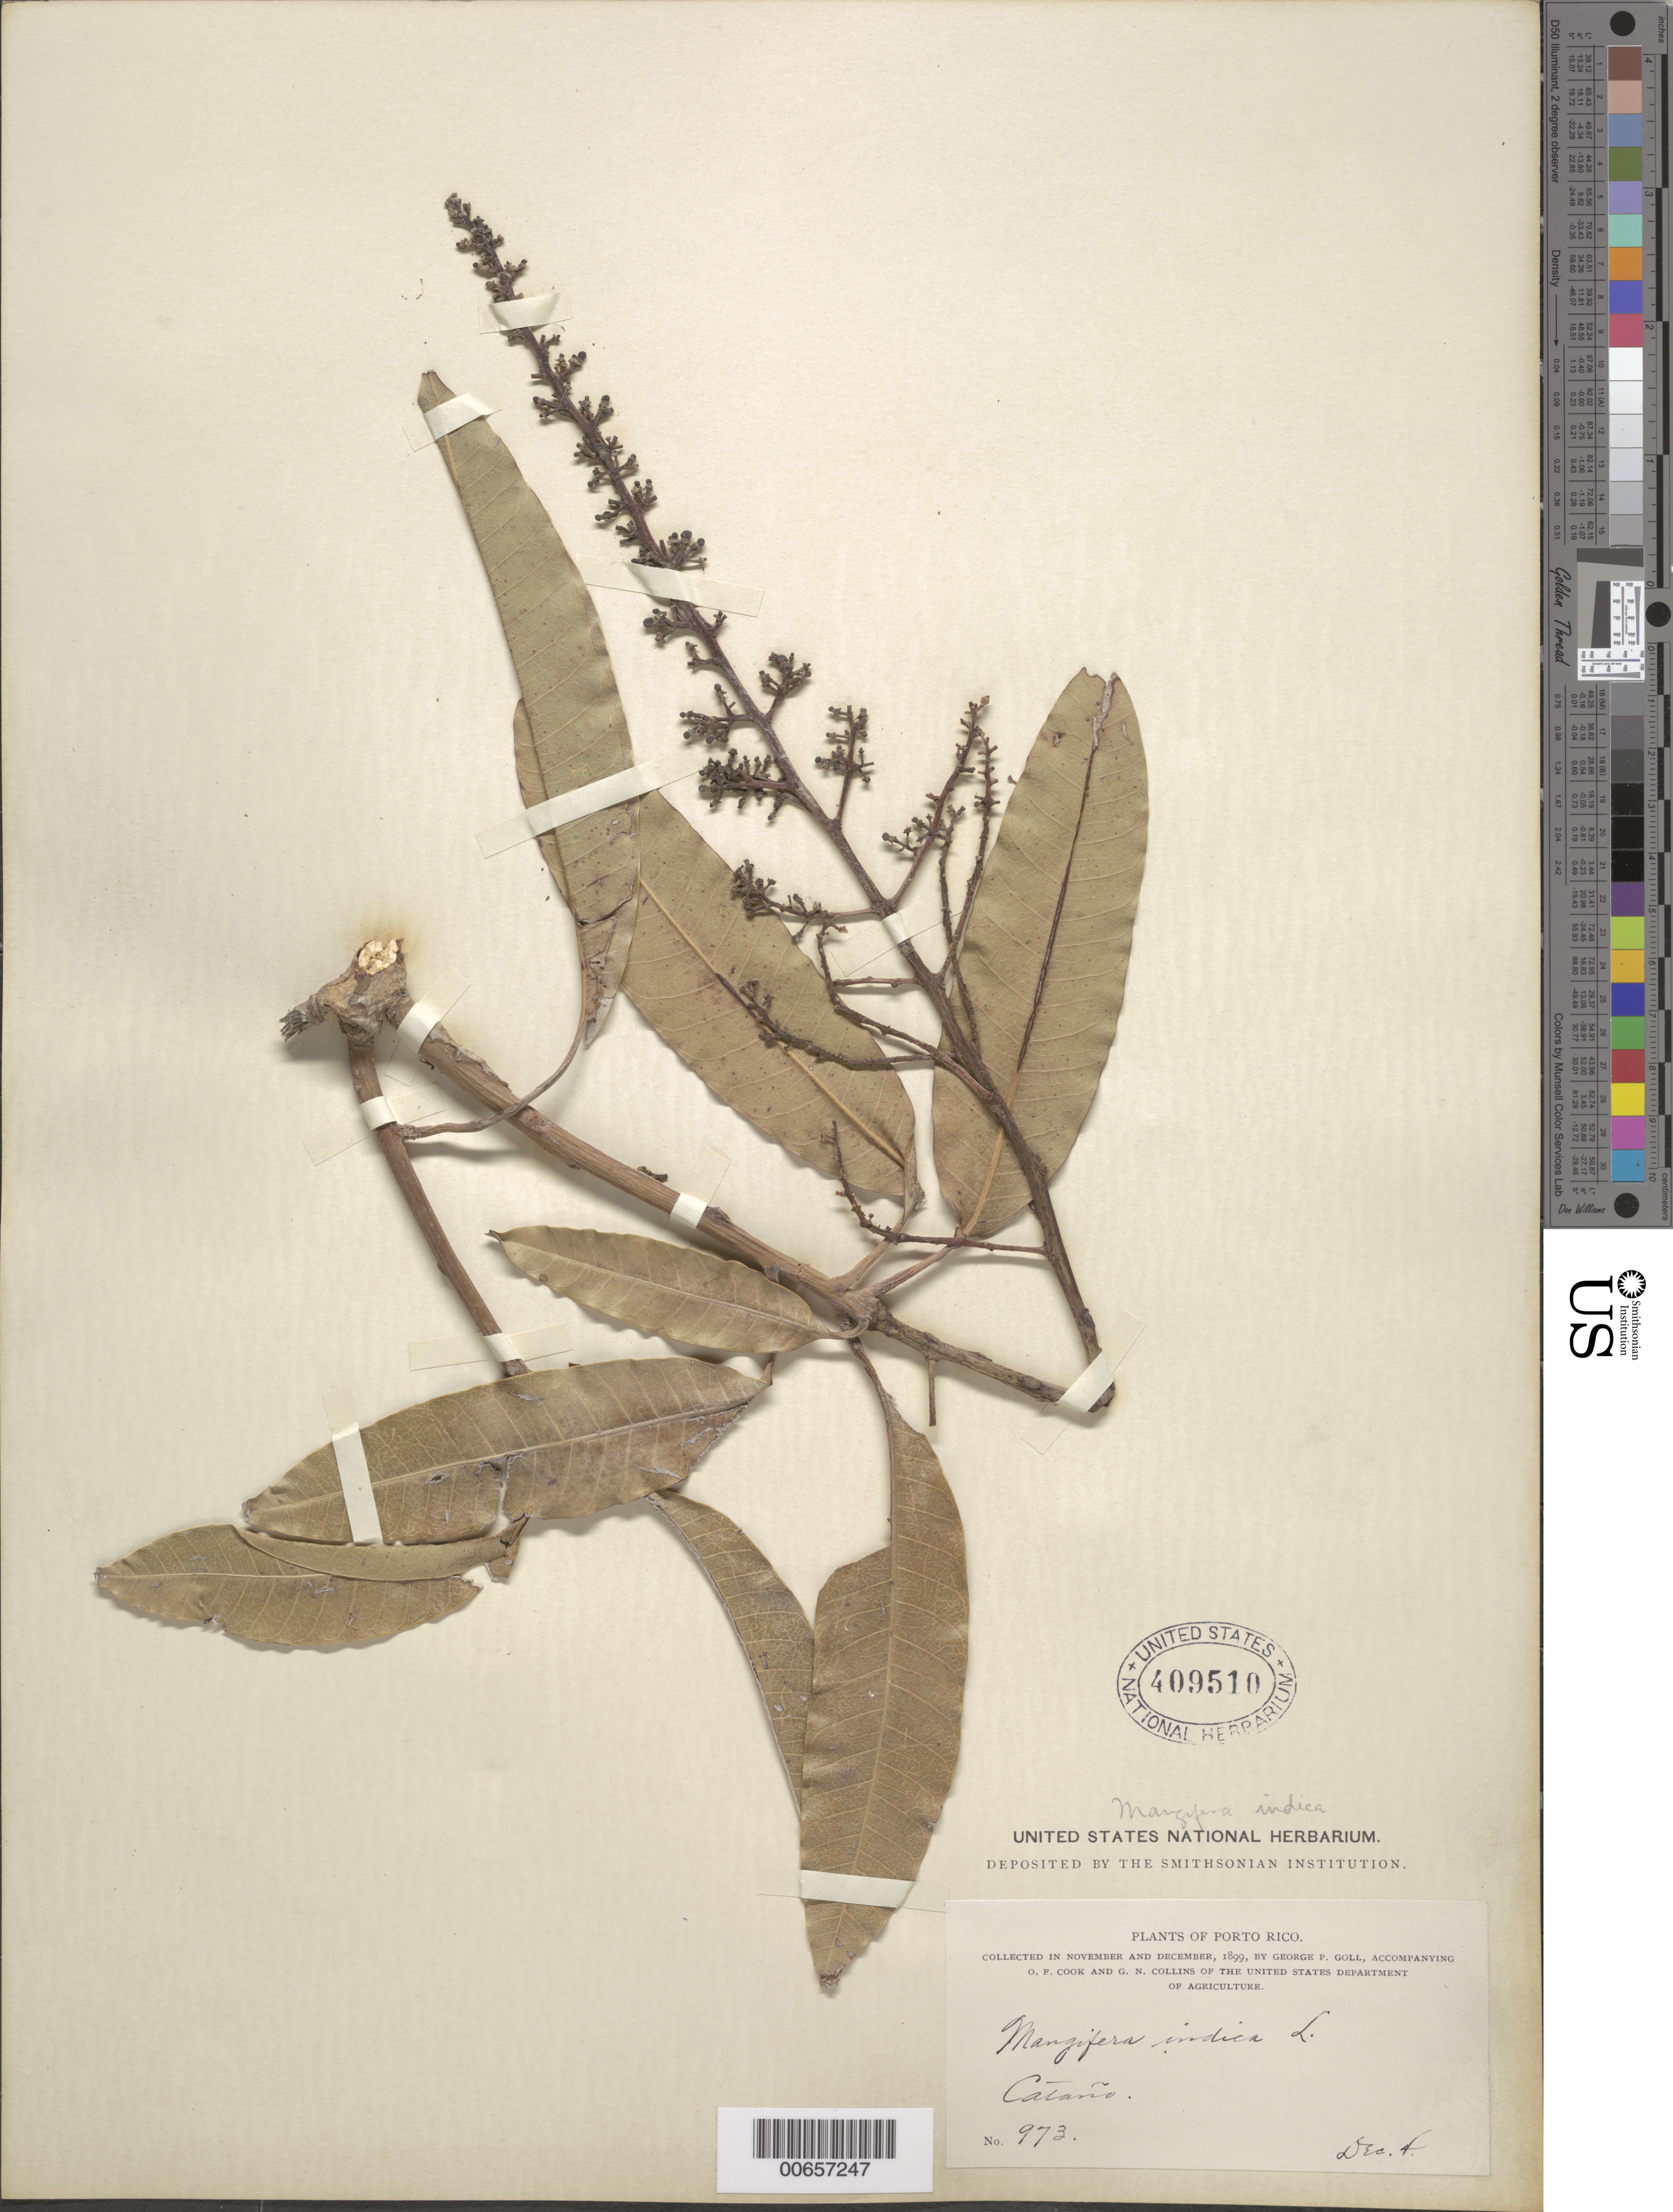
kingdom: Plantae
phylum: Tracheophyta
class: Magnoliopsida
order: Sapindales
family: Anacardiaceae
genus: Mangifera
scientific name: Mangifera indica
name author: L.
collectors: G. Goll, O. F. Cook & G. N. Collins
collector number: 973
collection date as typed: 04 Dec 1899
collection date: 1899-12-04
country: Puerto Rico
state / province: Cataño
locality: Cataño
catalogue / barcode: US 409510